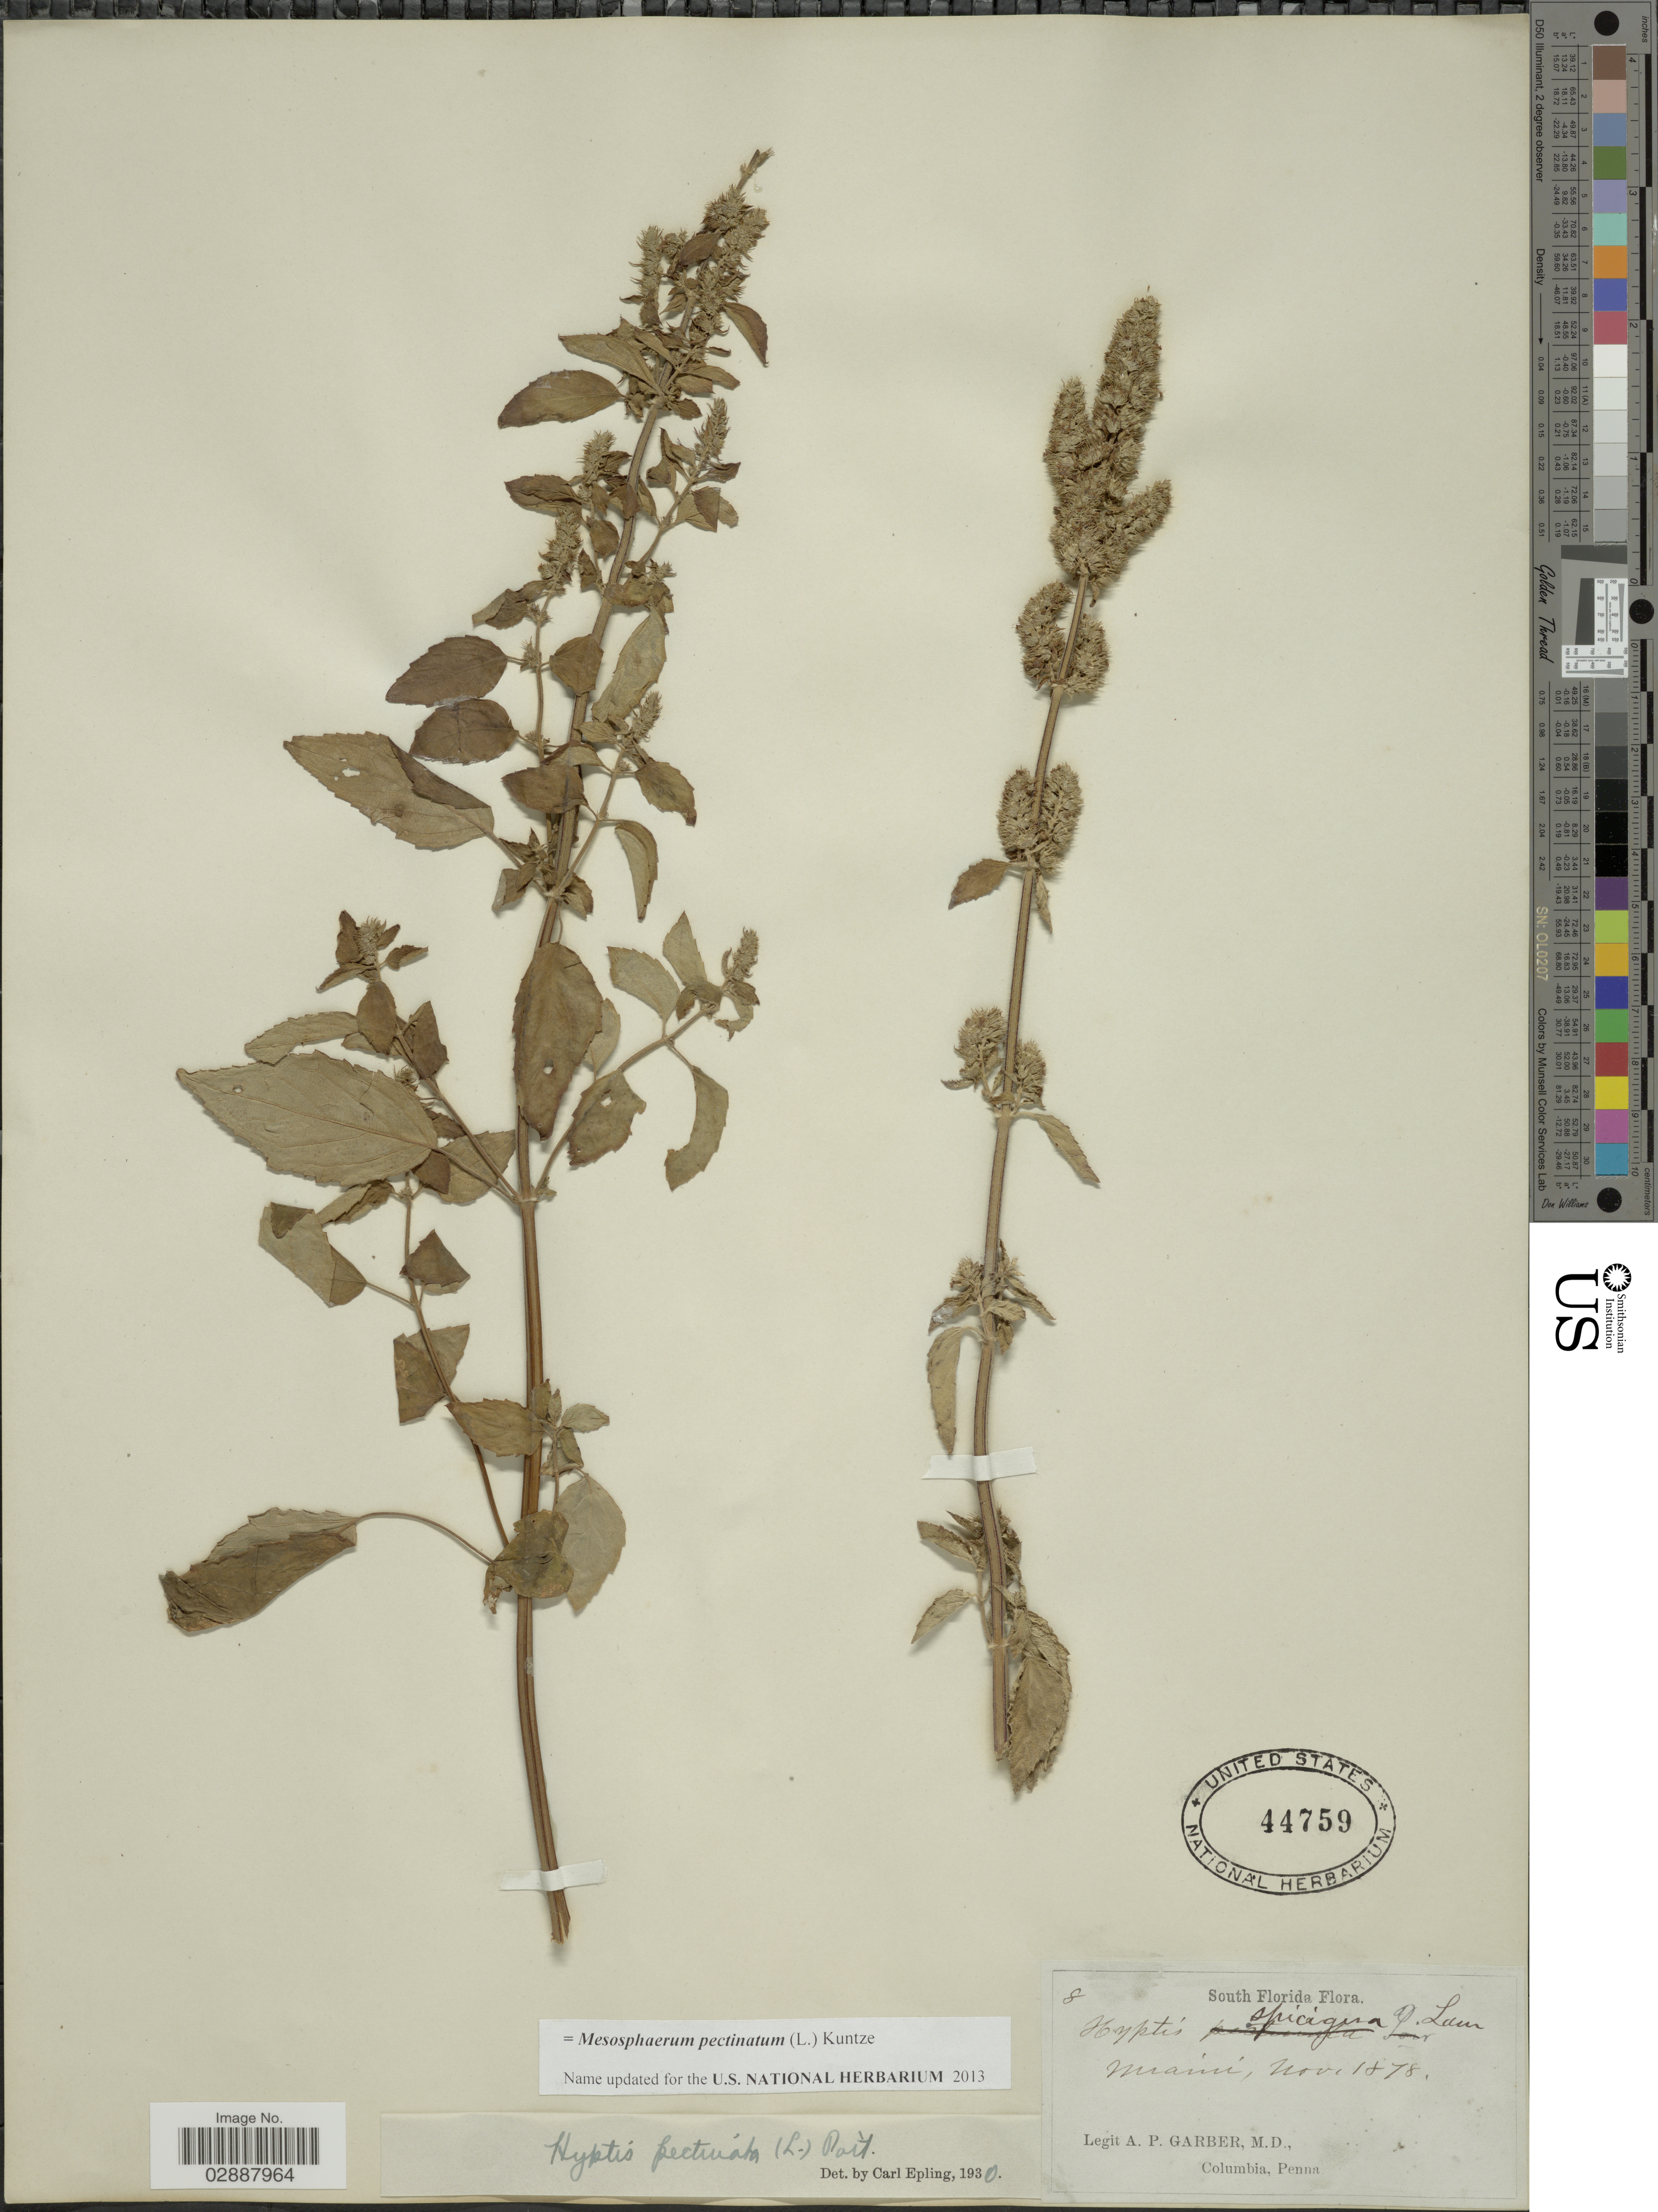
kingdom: Plantae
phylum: Tracheophyta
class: Magnoliopsida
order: Lamiales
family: Lamiaceae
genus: Mesosphaerum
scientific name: Mesosphaerum pectinatum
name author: (L.) Kuntze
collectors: A. P. Garber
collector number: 8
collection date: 1878-11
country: United States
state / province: Florida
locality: South Florida. Miami.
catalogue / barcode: US 44759